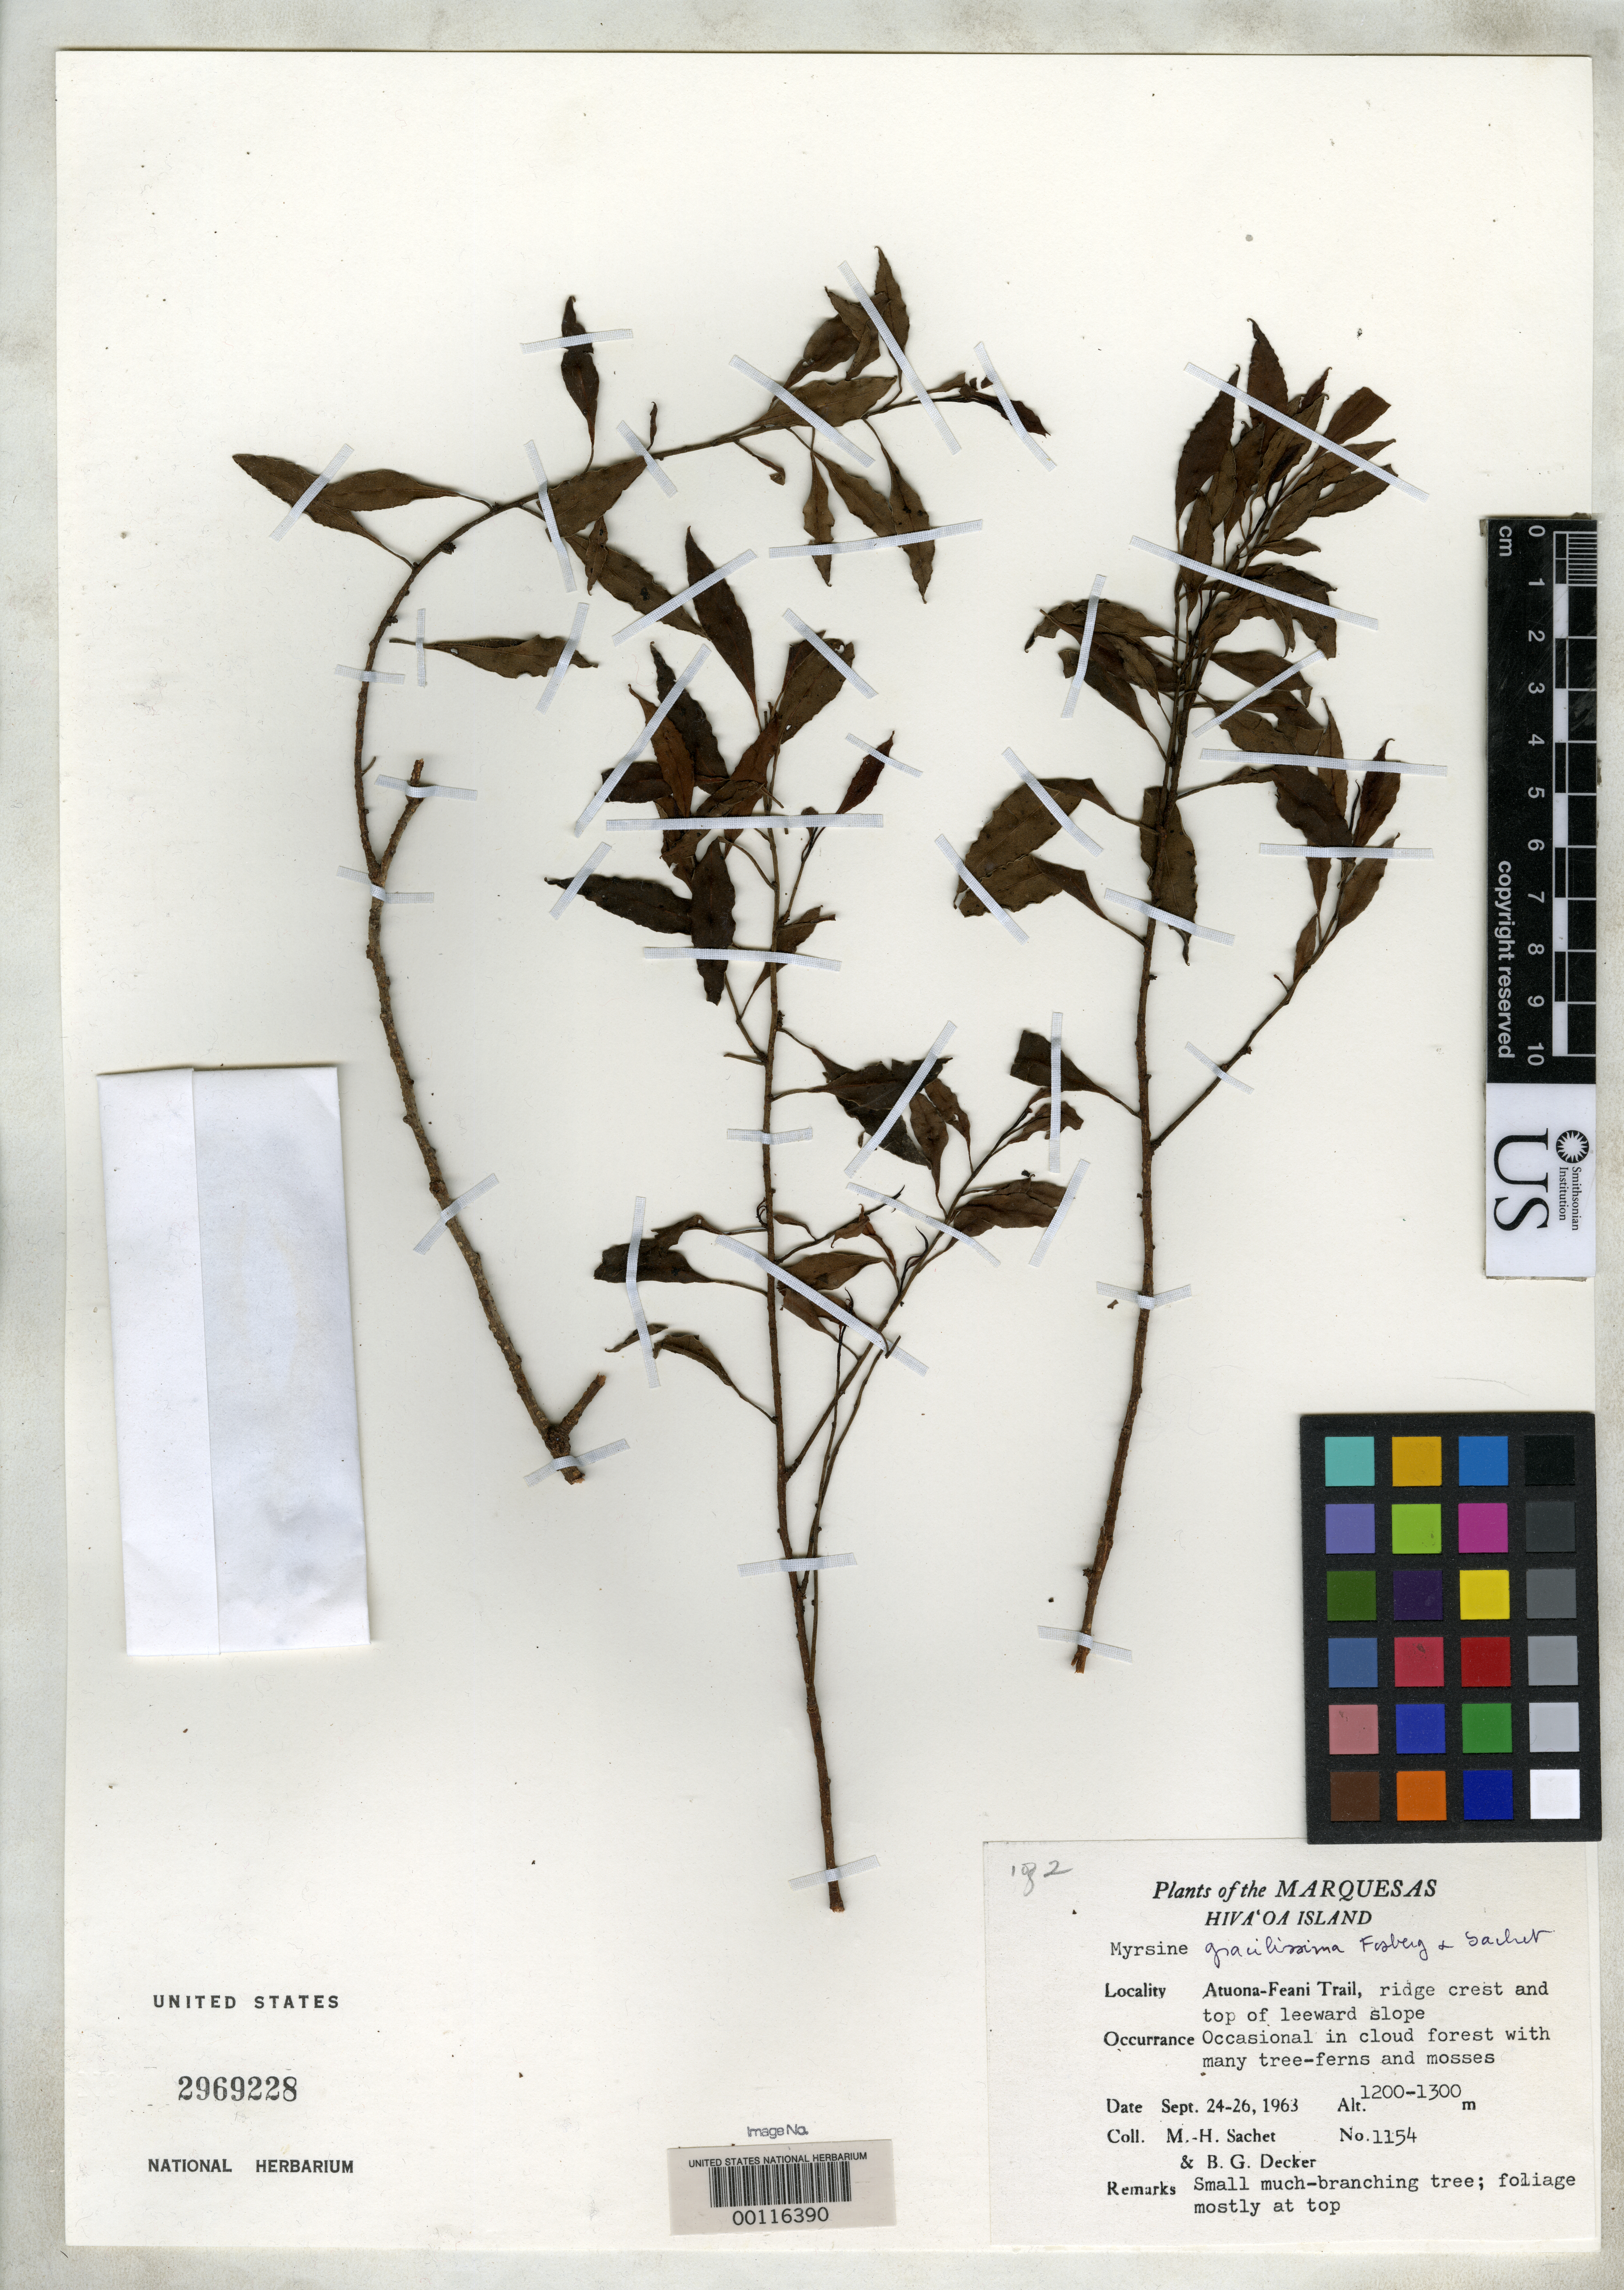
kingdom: Plantae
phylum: Tracheophyta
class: Magnoliopsida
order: Ericales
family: Primulaceae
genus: Myrsine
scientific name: Myrsine gracilissima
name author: Fosberg & Sachet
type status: Holotype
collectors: M.-H. Sachet & B. Decker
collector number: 1154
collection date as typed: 24 Sep 1963 to 26 Sep 1963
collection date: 1963-09-24/1963-09-26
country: French Polynesia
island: Hiva Oa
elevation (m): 1200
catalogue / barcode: US 2969228